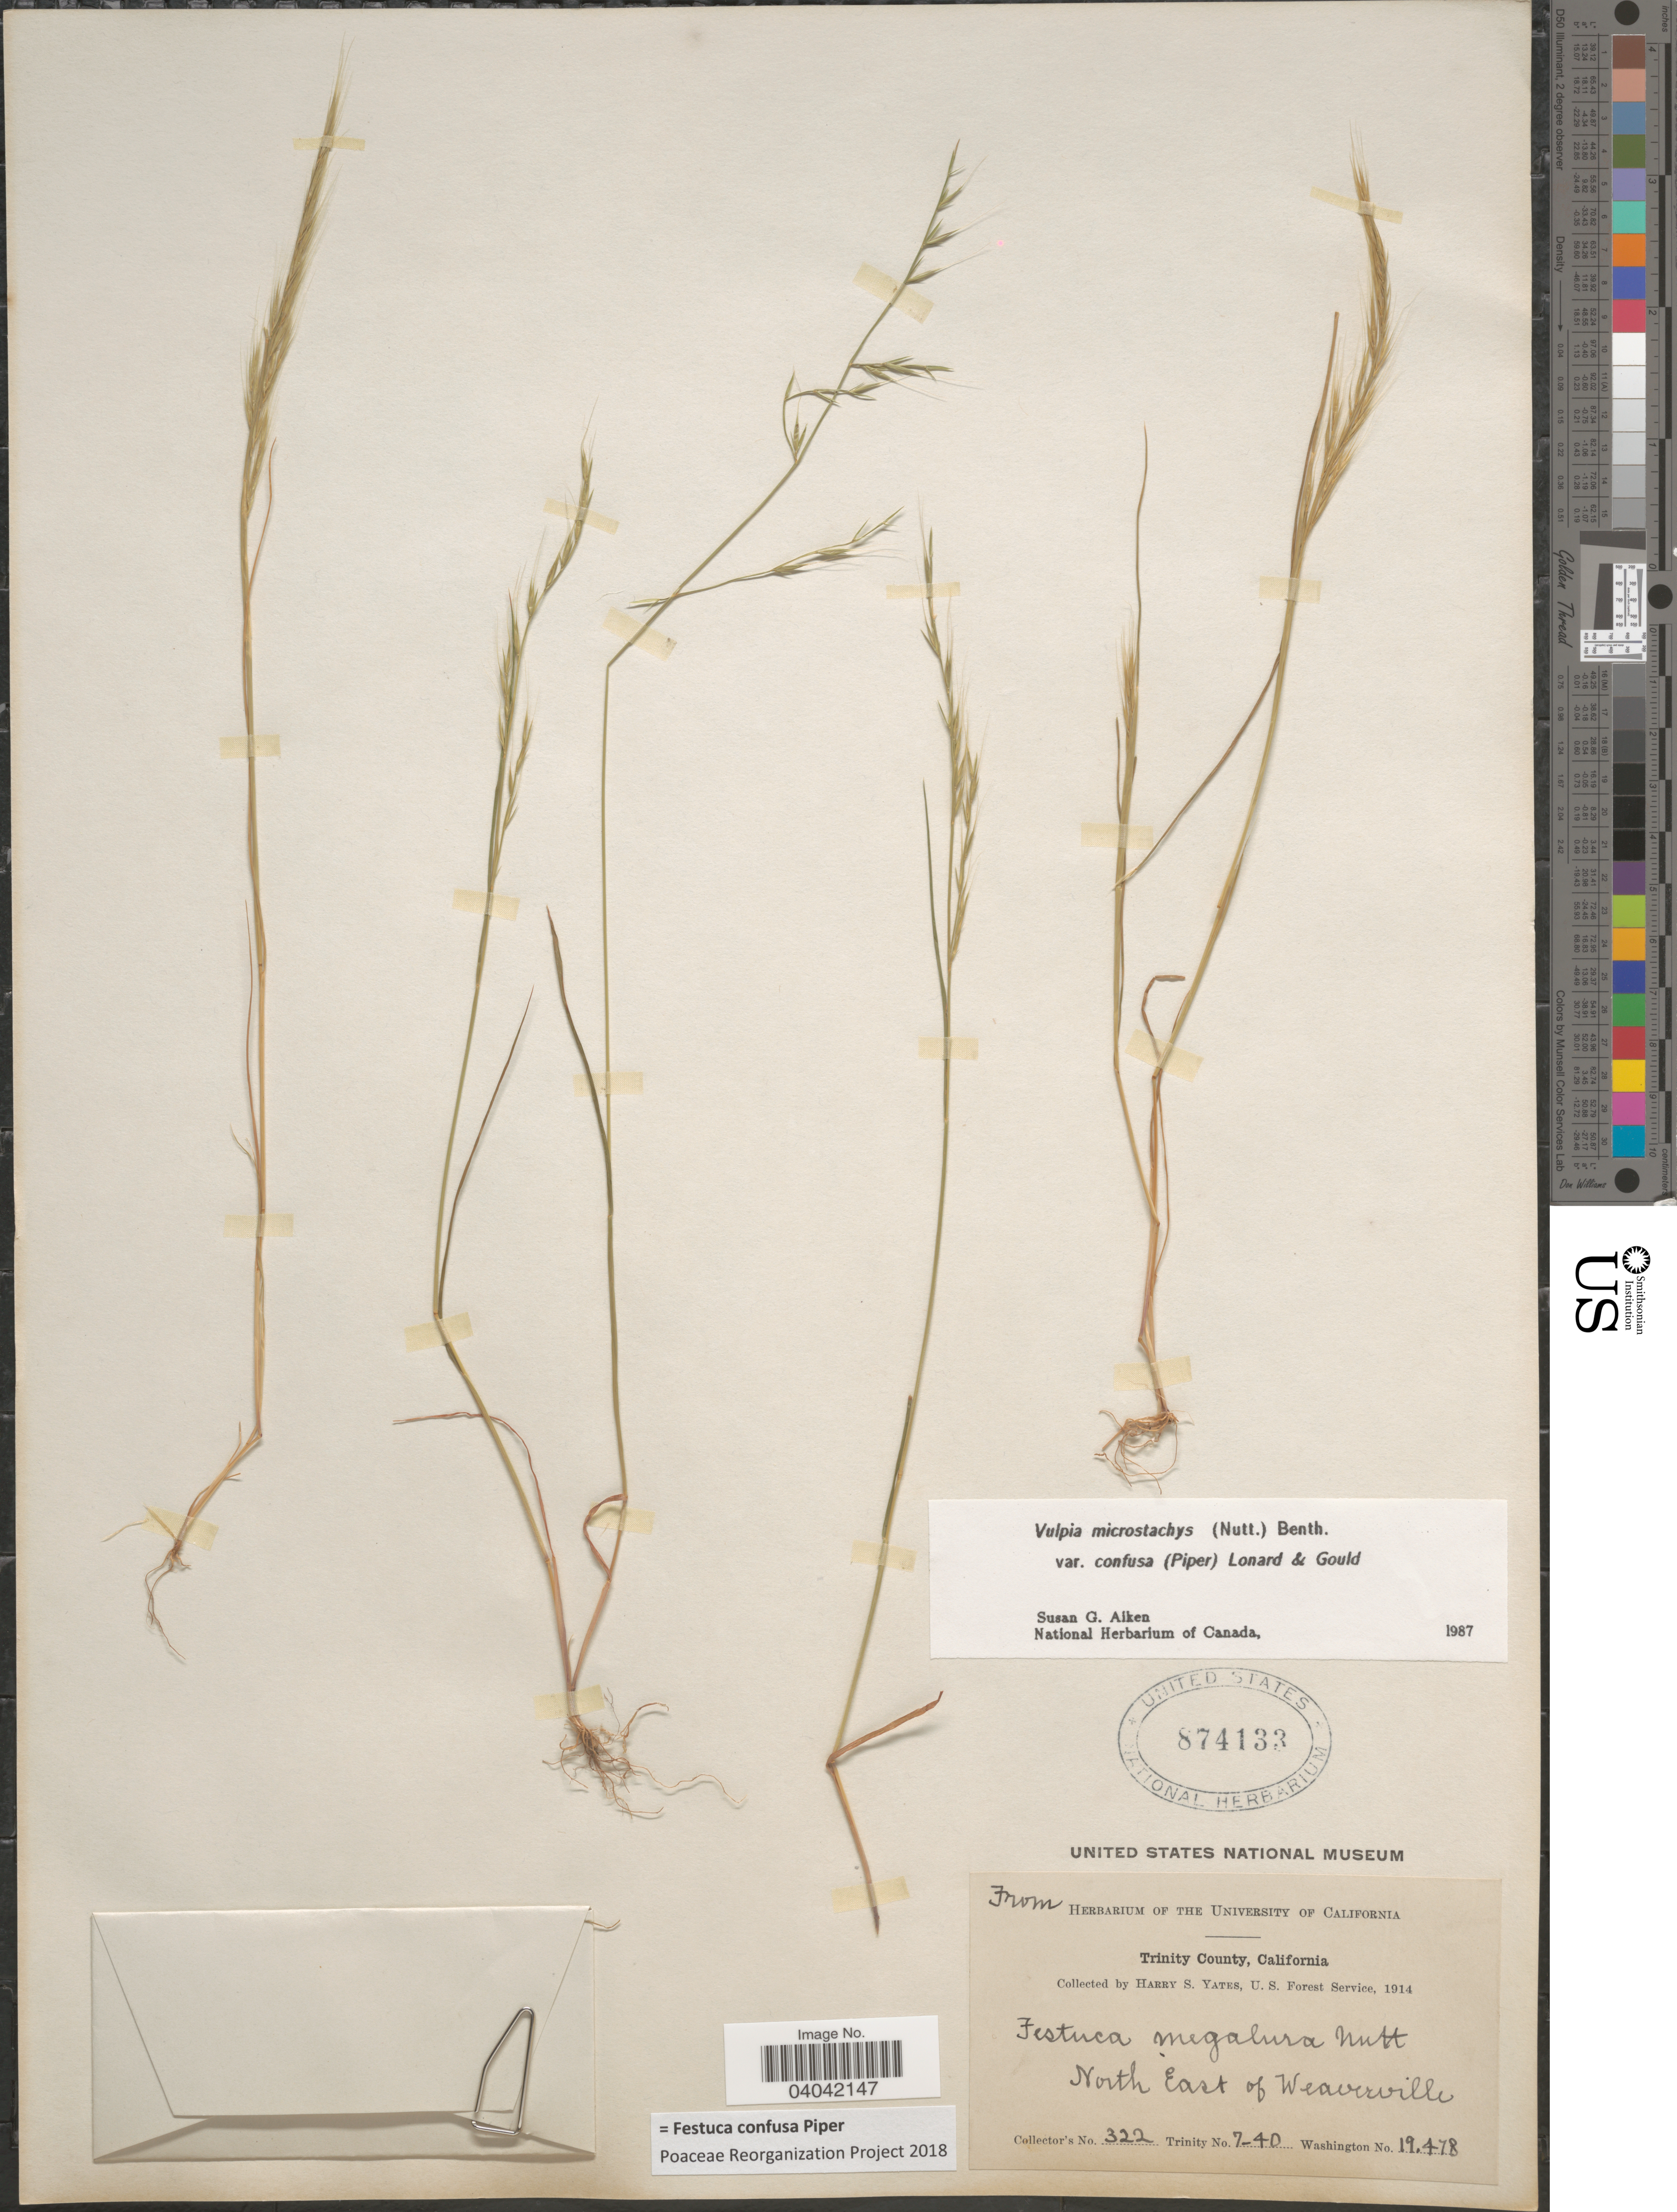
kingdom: Plantae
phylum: Tracheophyta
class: Liliopsida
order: Poales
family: Poaceae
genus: Festuca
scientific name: Festuca confusa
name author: Piper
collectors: H. S. Yates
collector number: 322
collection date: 1914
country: United States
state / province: California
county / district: Trinity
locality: Trinity County. North East of Weaverville.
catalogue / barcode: US 874133